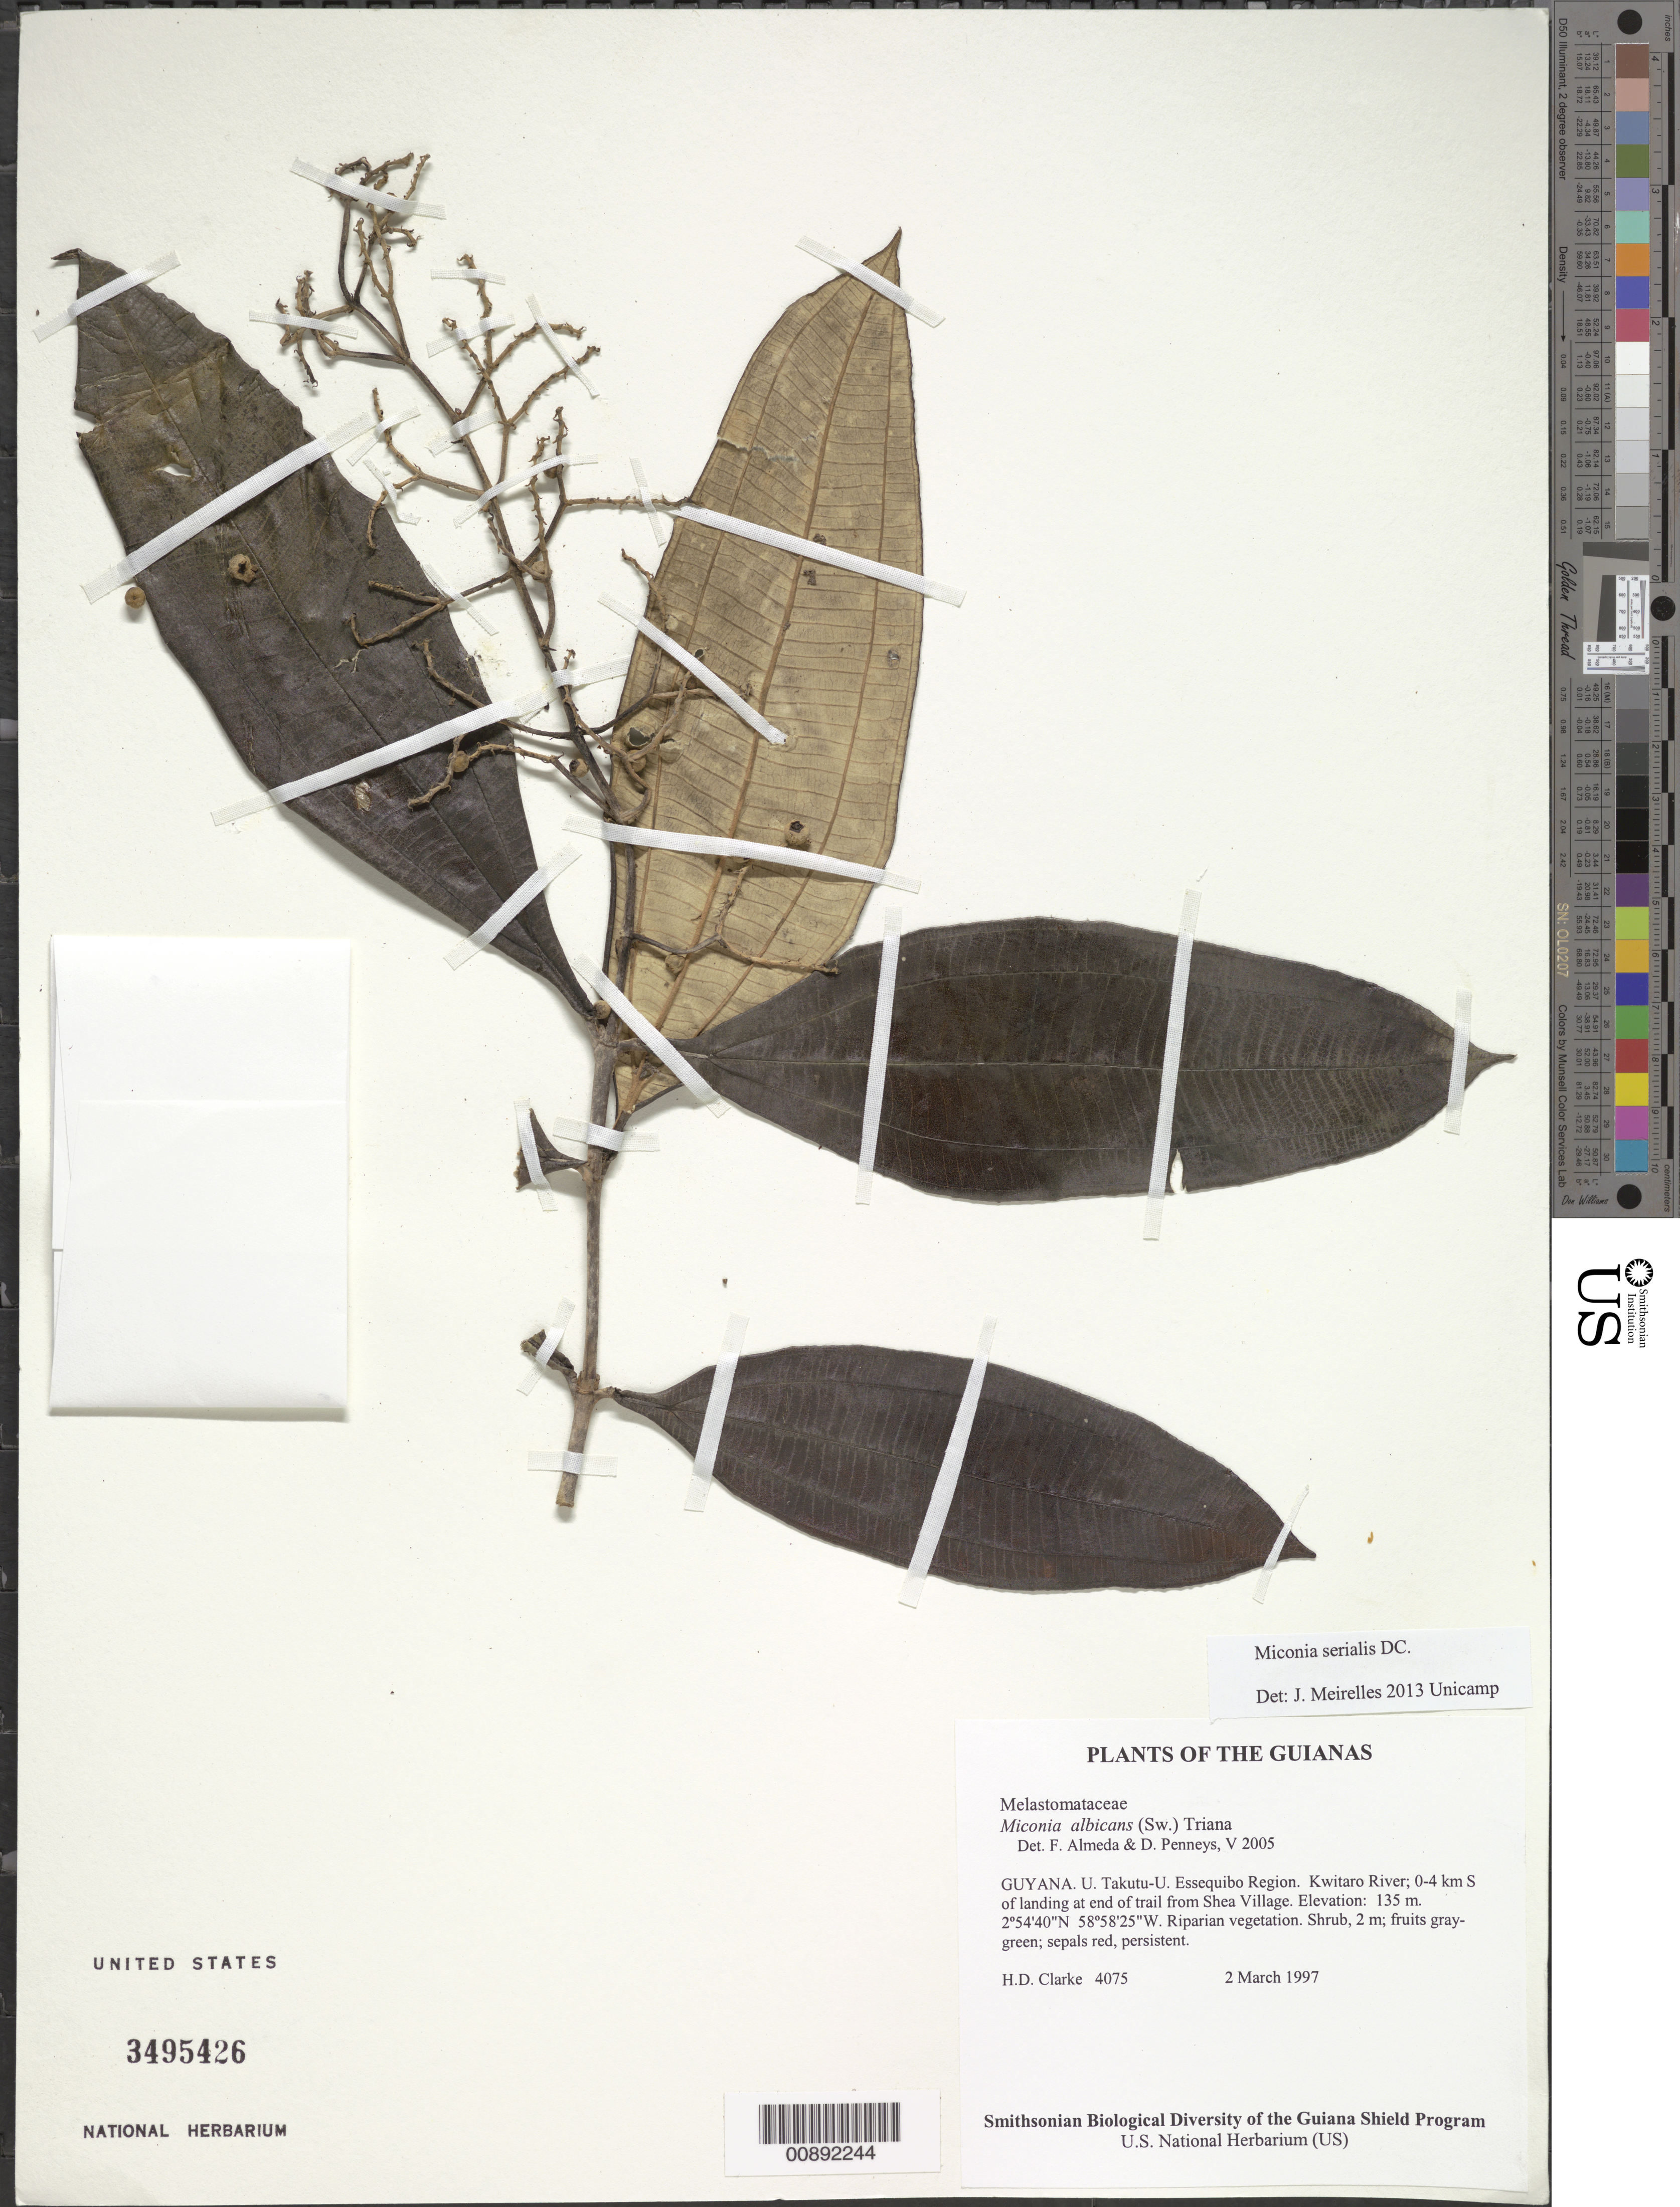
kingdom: Plantae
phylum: Tracheophyta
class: Magnoliopsida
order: Myrtales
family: Melastomataceae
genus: Miconia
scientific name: Miconia albicans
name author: (Sw.) Triana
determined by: Almeda, F.; Penneys, D. S.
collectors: H. D. Clarke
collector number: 4075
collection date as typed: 2 March 1997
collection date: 1997-03-02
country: Guyana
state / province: U. Takutu-U. Essequibo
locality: Kwitaro River; 0-4 km S of landing at end of trail from Shea Village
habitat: Riparian vegetation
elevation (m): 135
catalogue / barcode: US 3495426